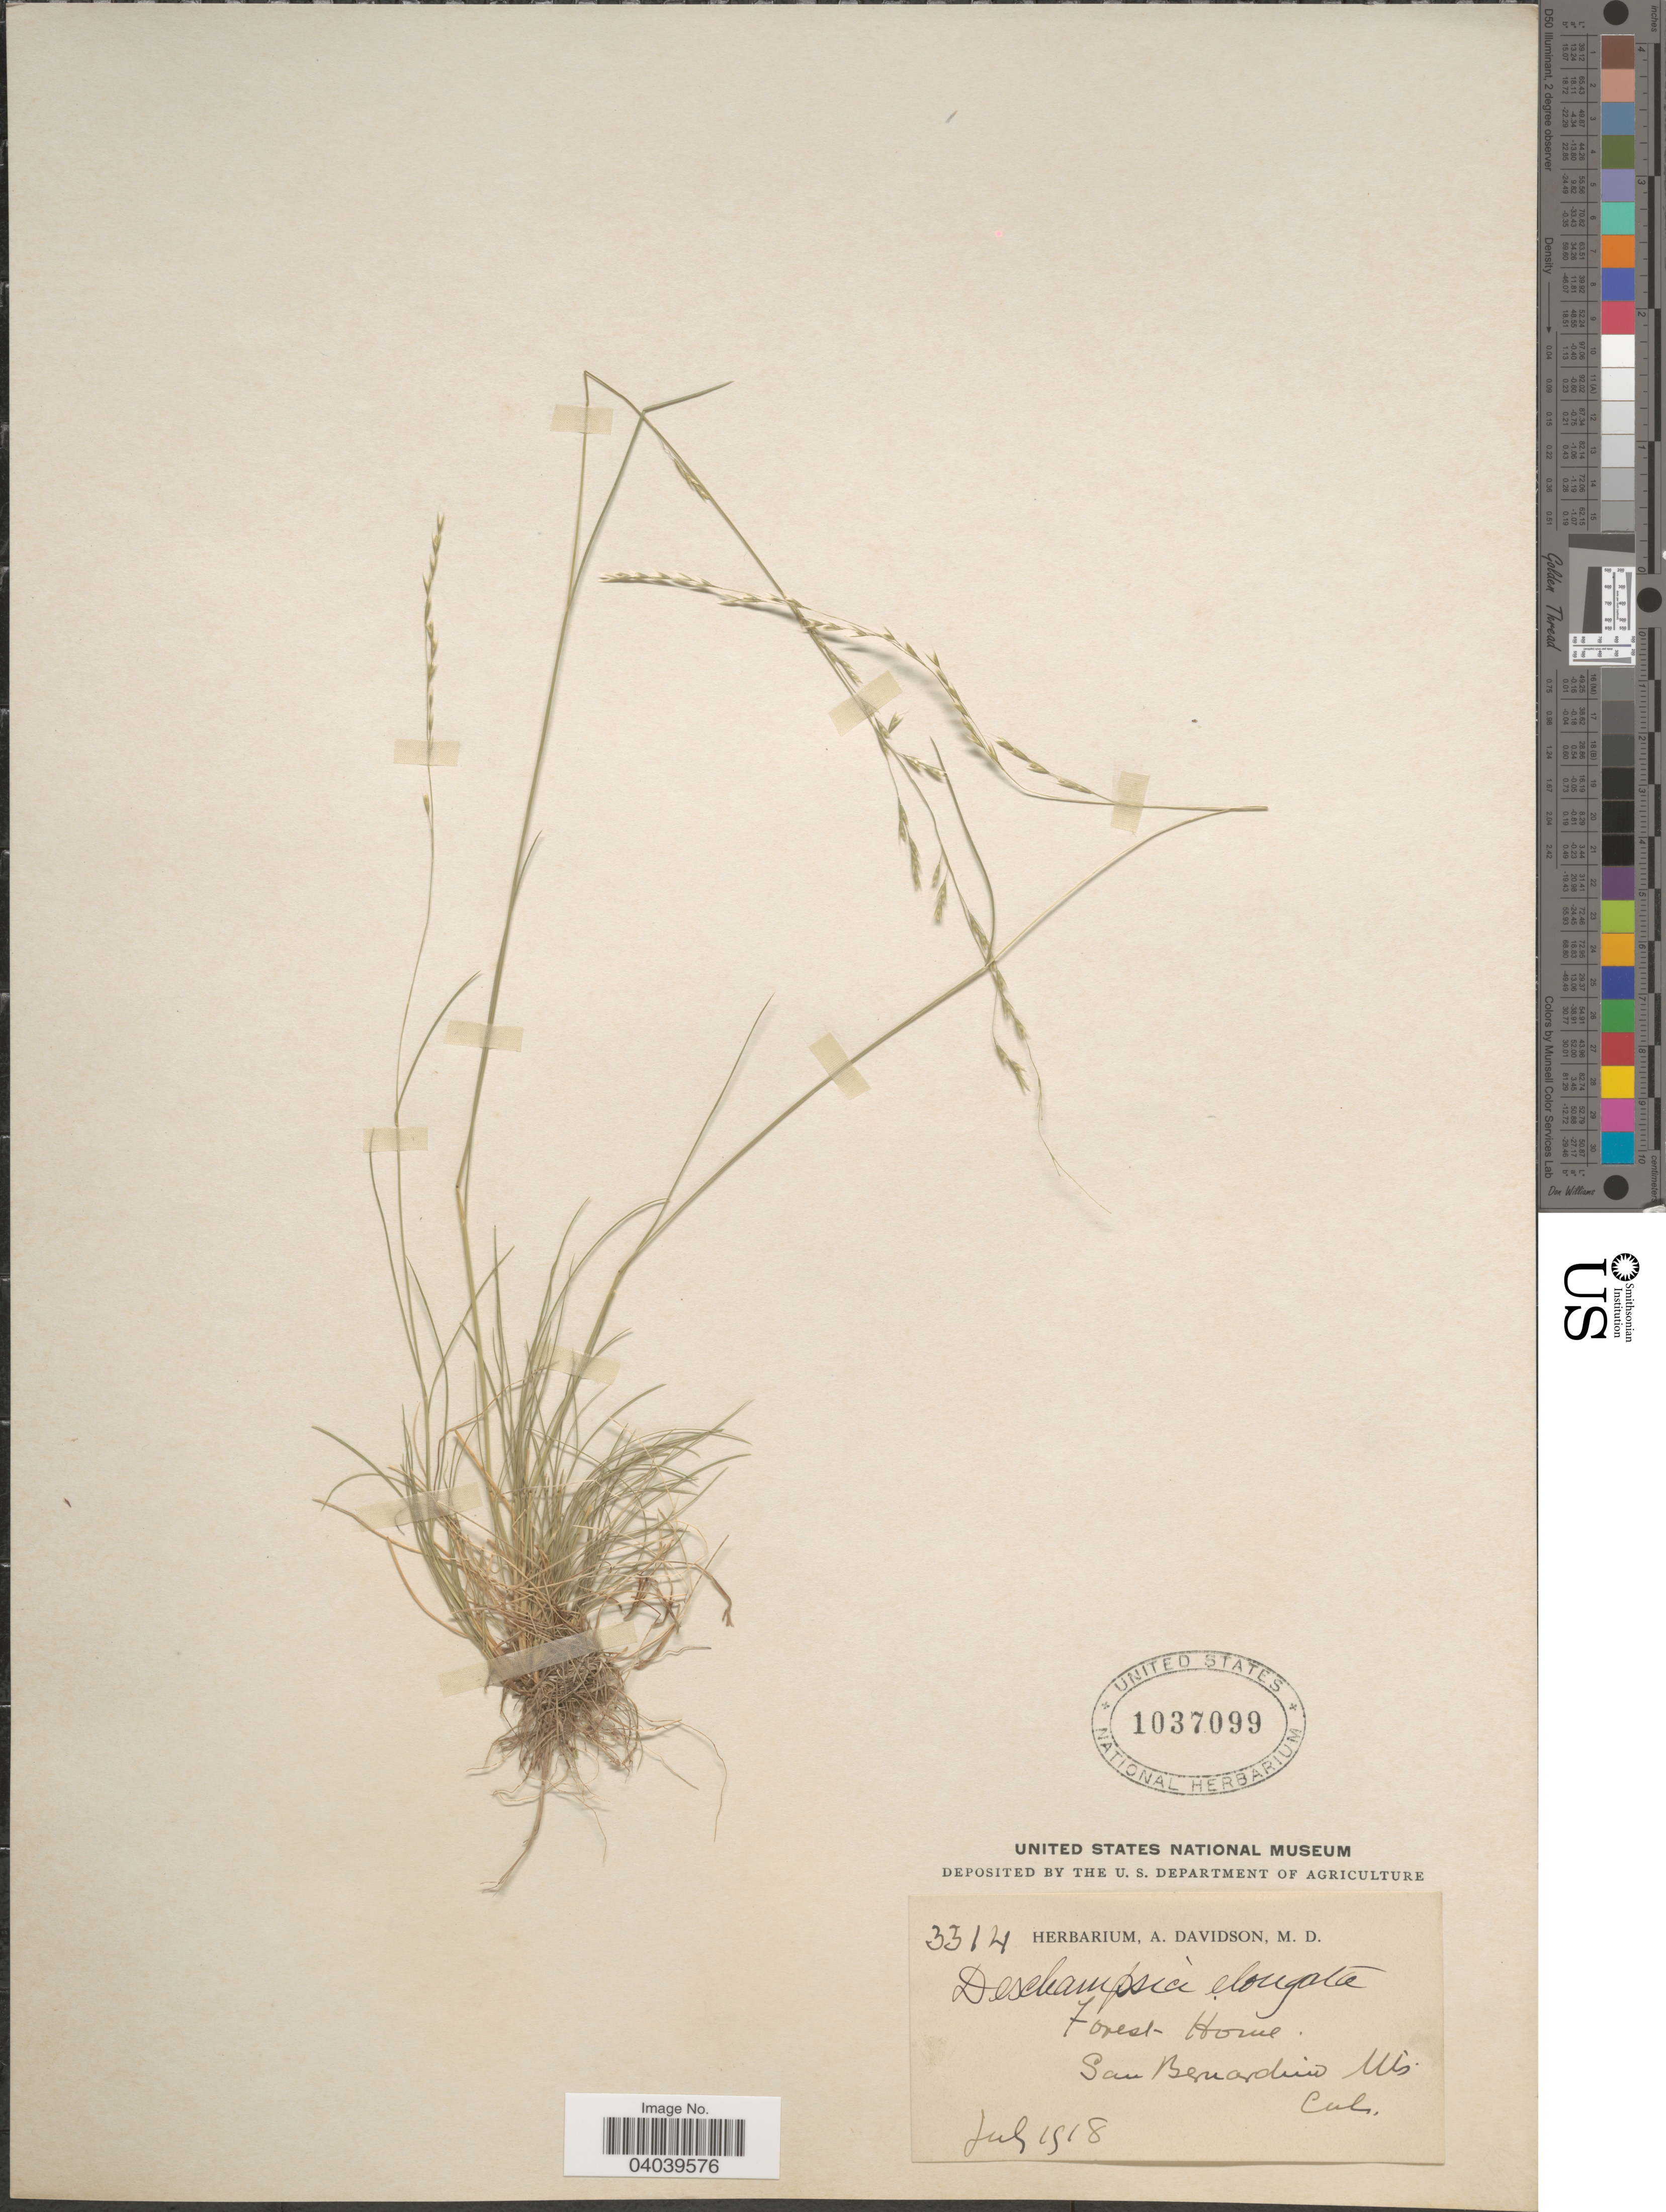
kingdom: Plantae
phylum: Tracheophyta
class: Liliopsida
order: Poales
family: Poaceae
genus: Deschampsia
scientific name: Deschampsia elongata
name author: (Hook.) Munro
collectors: ex herb. A. Davidson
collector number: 3314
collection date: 1918-07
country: United States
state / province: California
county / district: San Bernardino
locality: Forest Home. San Bernardino Mts.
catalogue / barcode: US 1037099